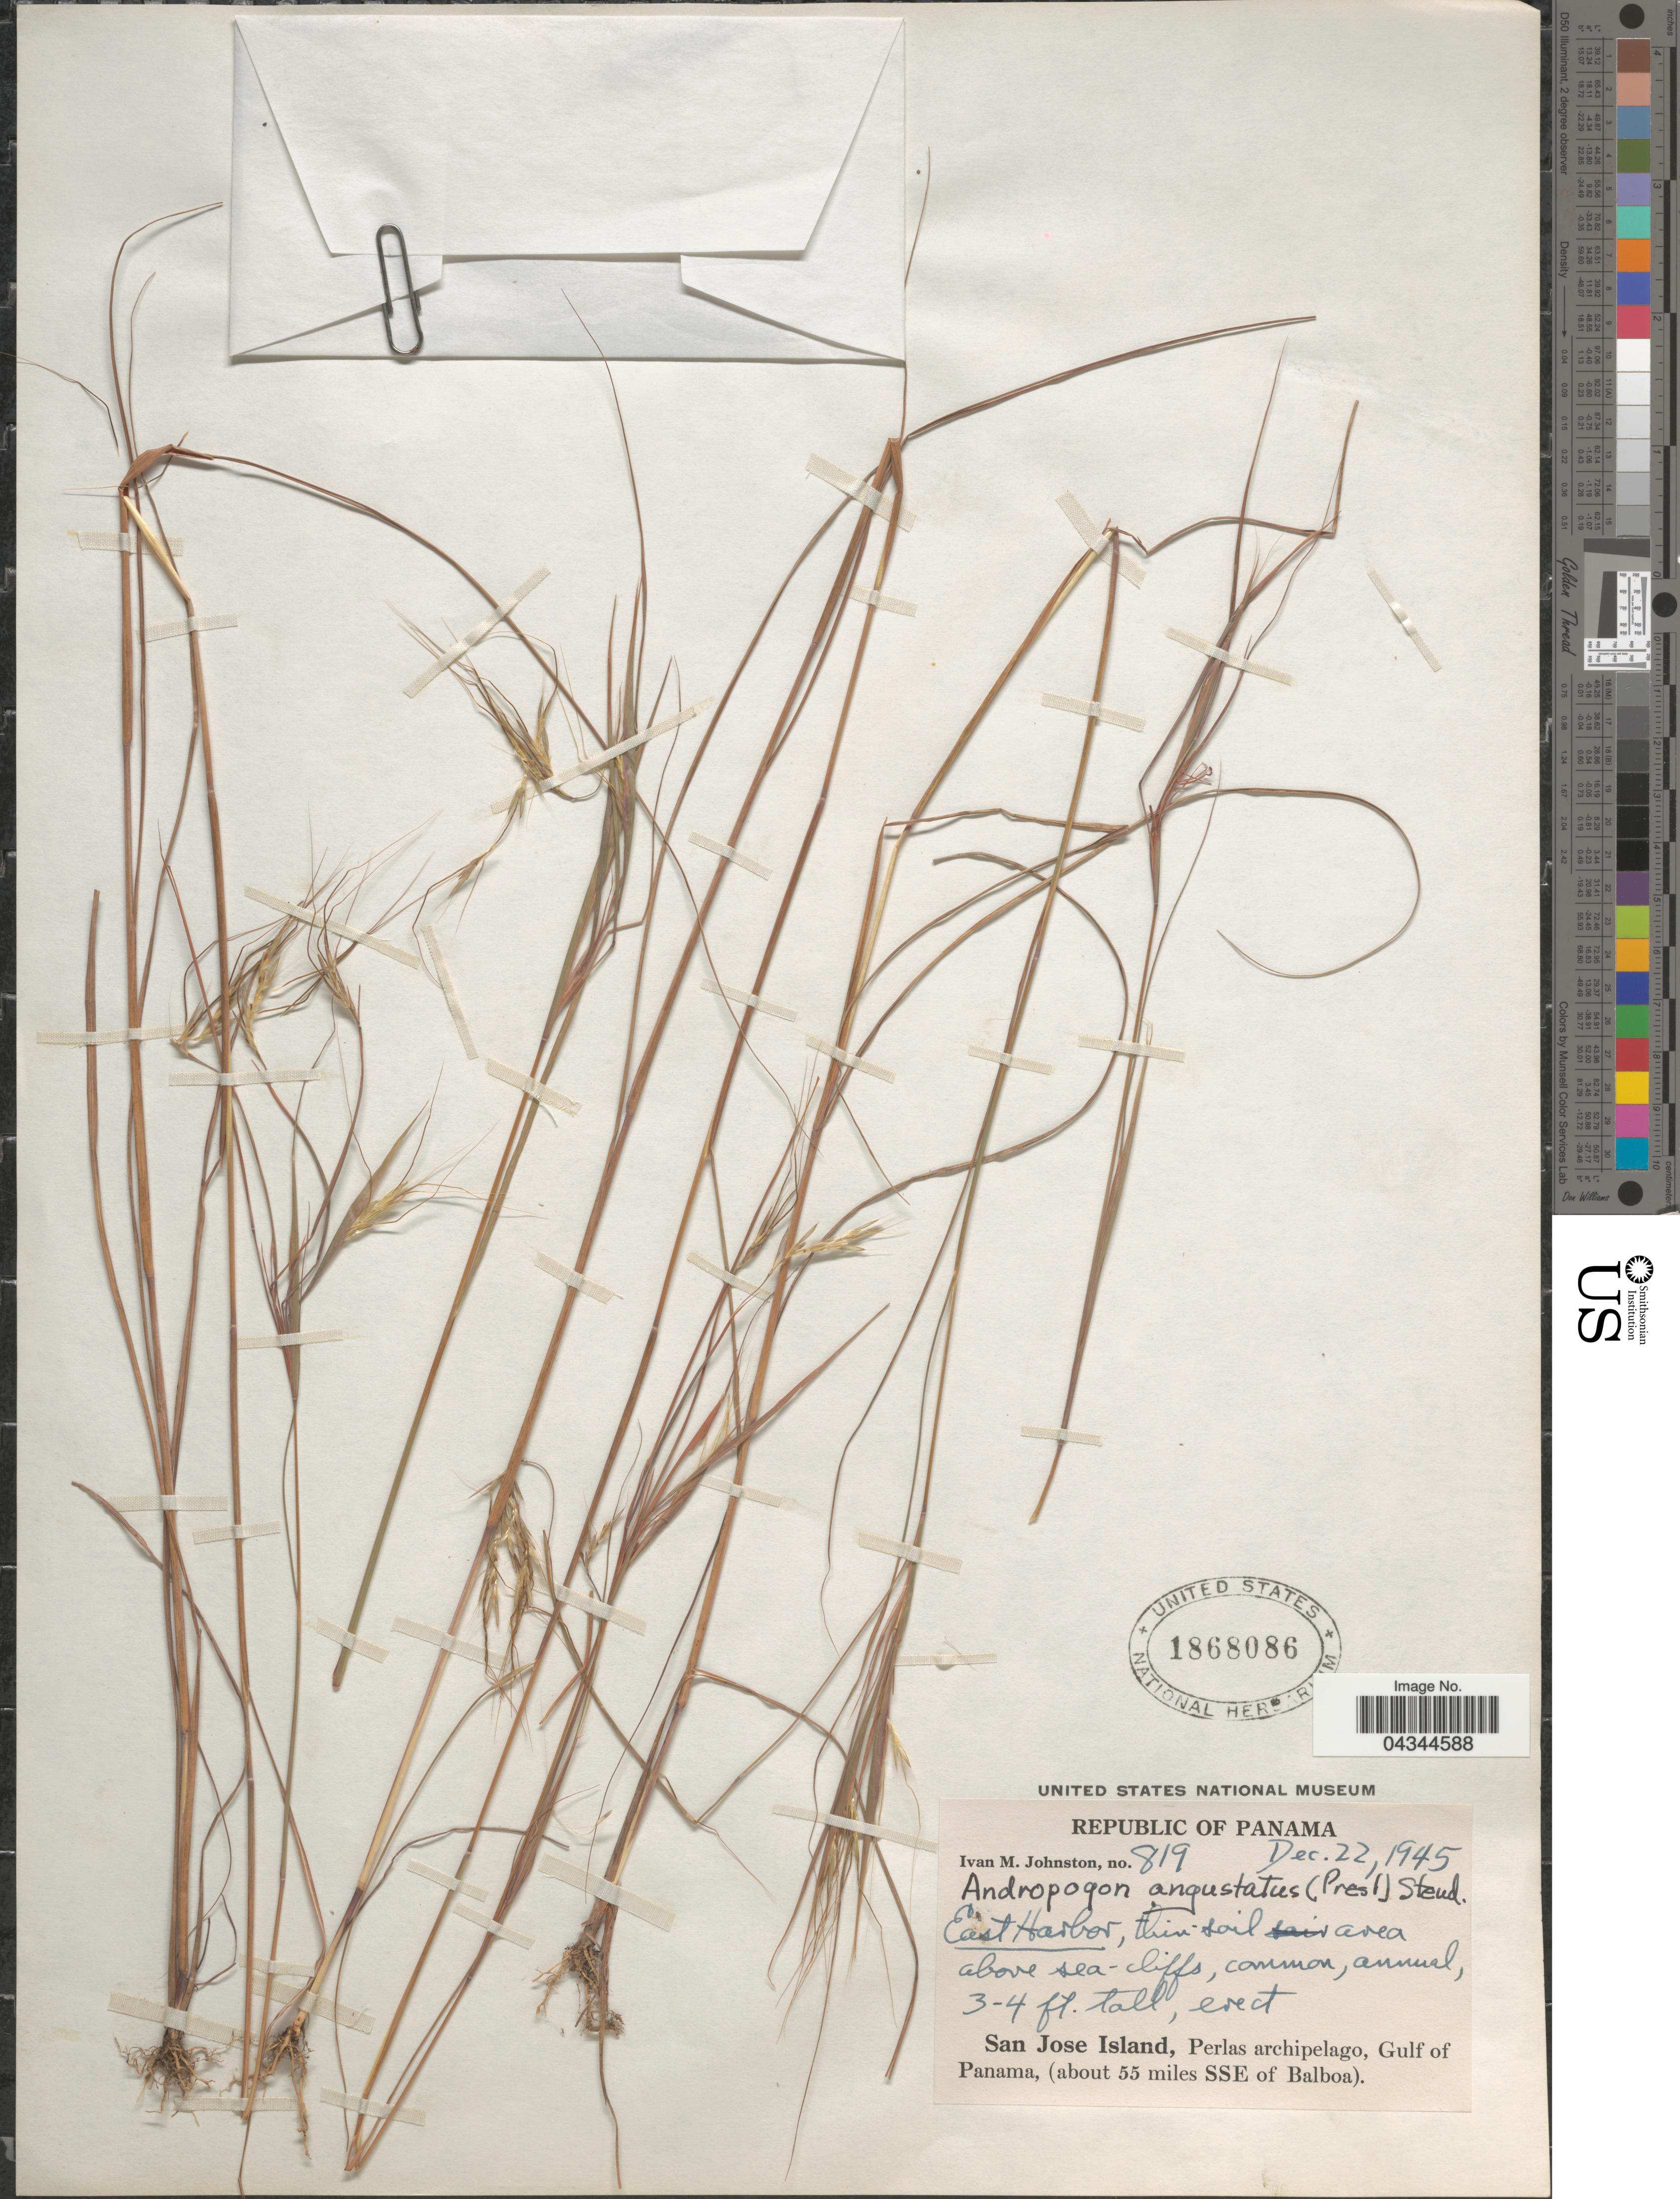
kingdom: Plantae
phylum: Tracheophyta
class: Liliopsida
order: Poales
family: Poaceae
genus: Andropogon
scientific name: Andropogon angustatus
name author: (J. Presl) Steud.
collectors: I.M. Johnston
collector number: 819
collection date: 1945-12-22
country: Panama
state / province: Panamá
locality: Republic of Panama. East Harbor. San Jose Island, Perlas archipelago, Gulf of Panama, (about 55 miles SSE of Balboa).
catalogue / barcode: US 1868086